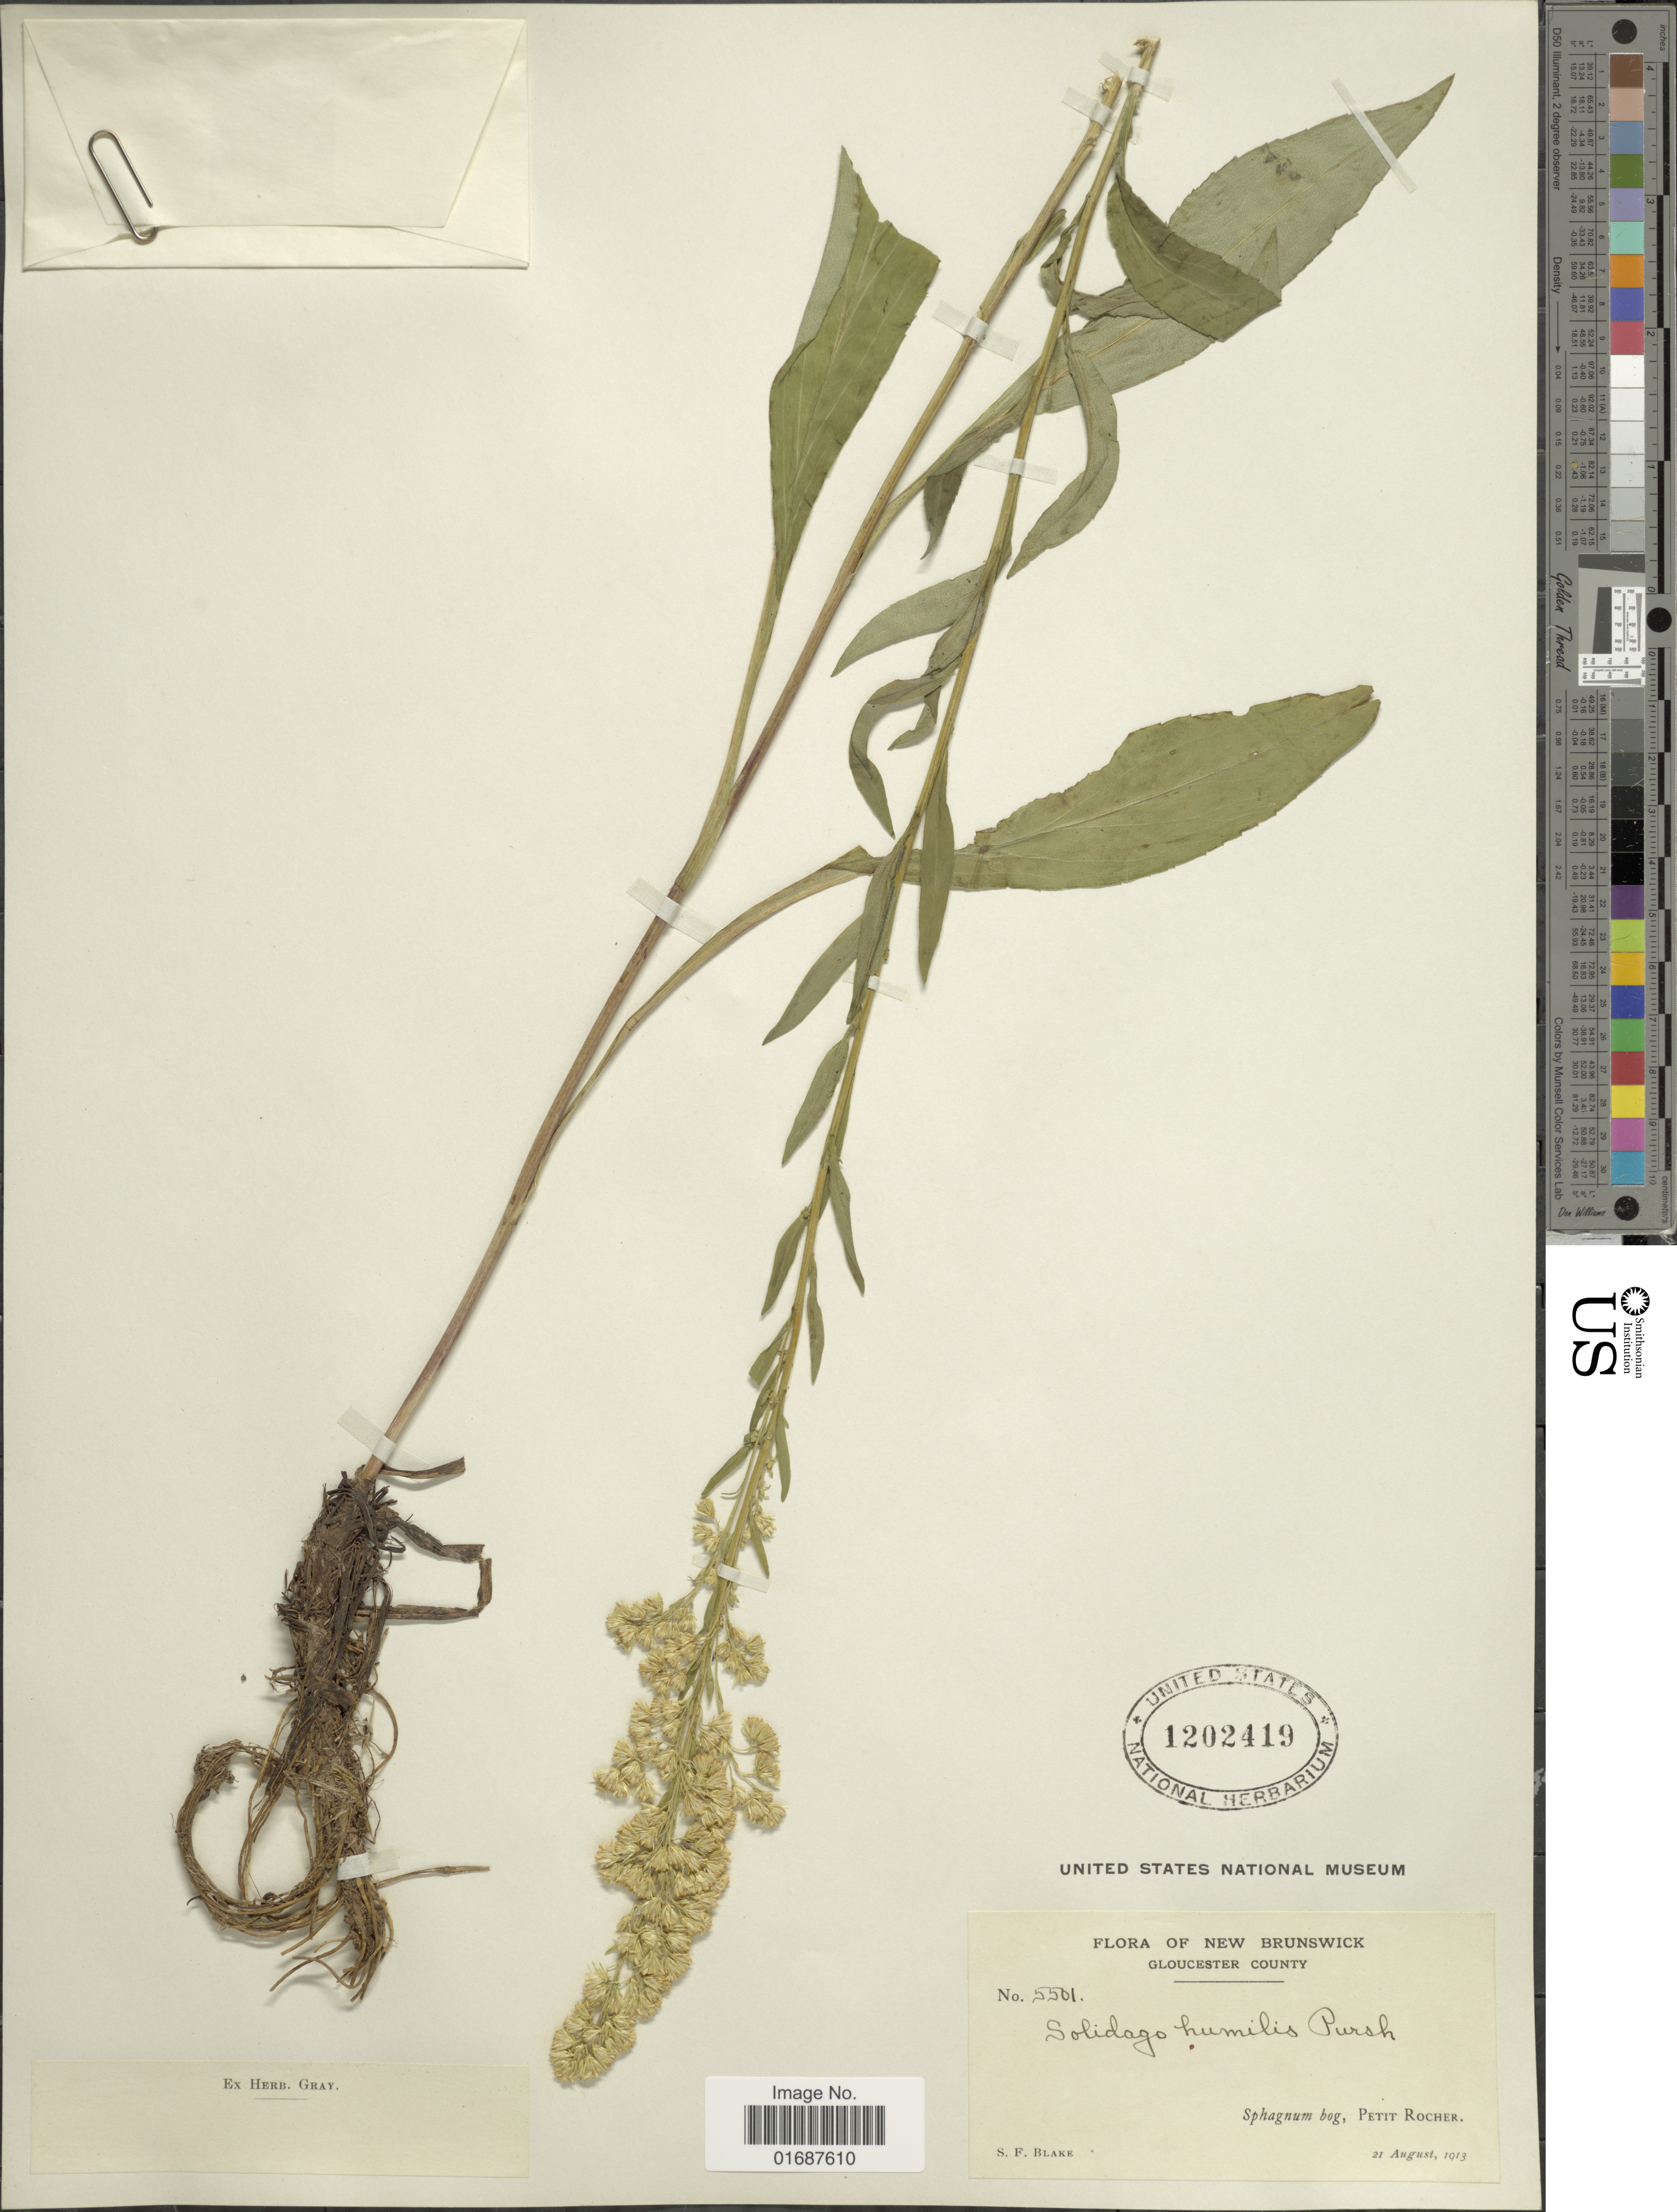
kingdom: Plantae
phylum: Tracheophyta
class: Magnoliopsida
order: Asterales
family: Asteraceae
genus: Solidago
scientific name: Solidago uliginosa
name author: Nutt.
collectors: S. Blake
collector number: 5501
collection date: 1913-08-21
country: Canada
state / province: New Brunswick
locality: Gloucester County. Sphagnum bog, Petit Rocher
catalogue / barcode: US 1202419